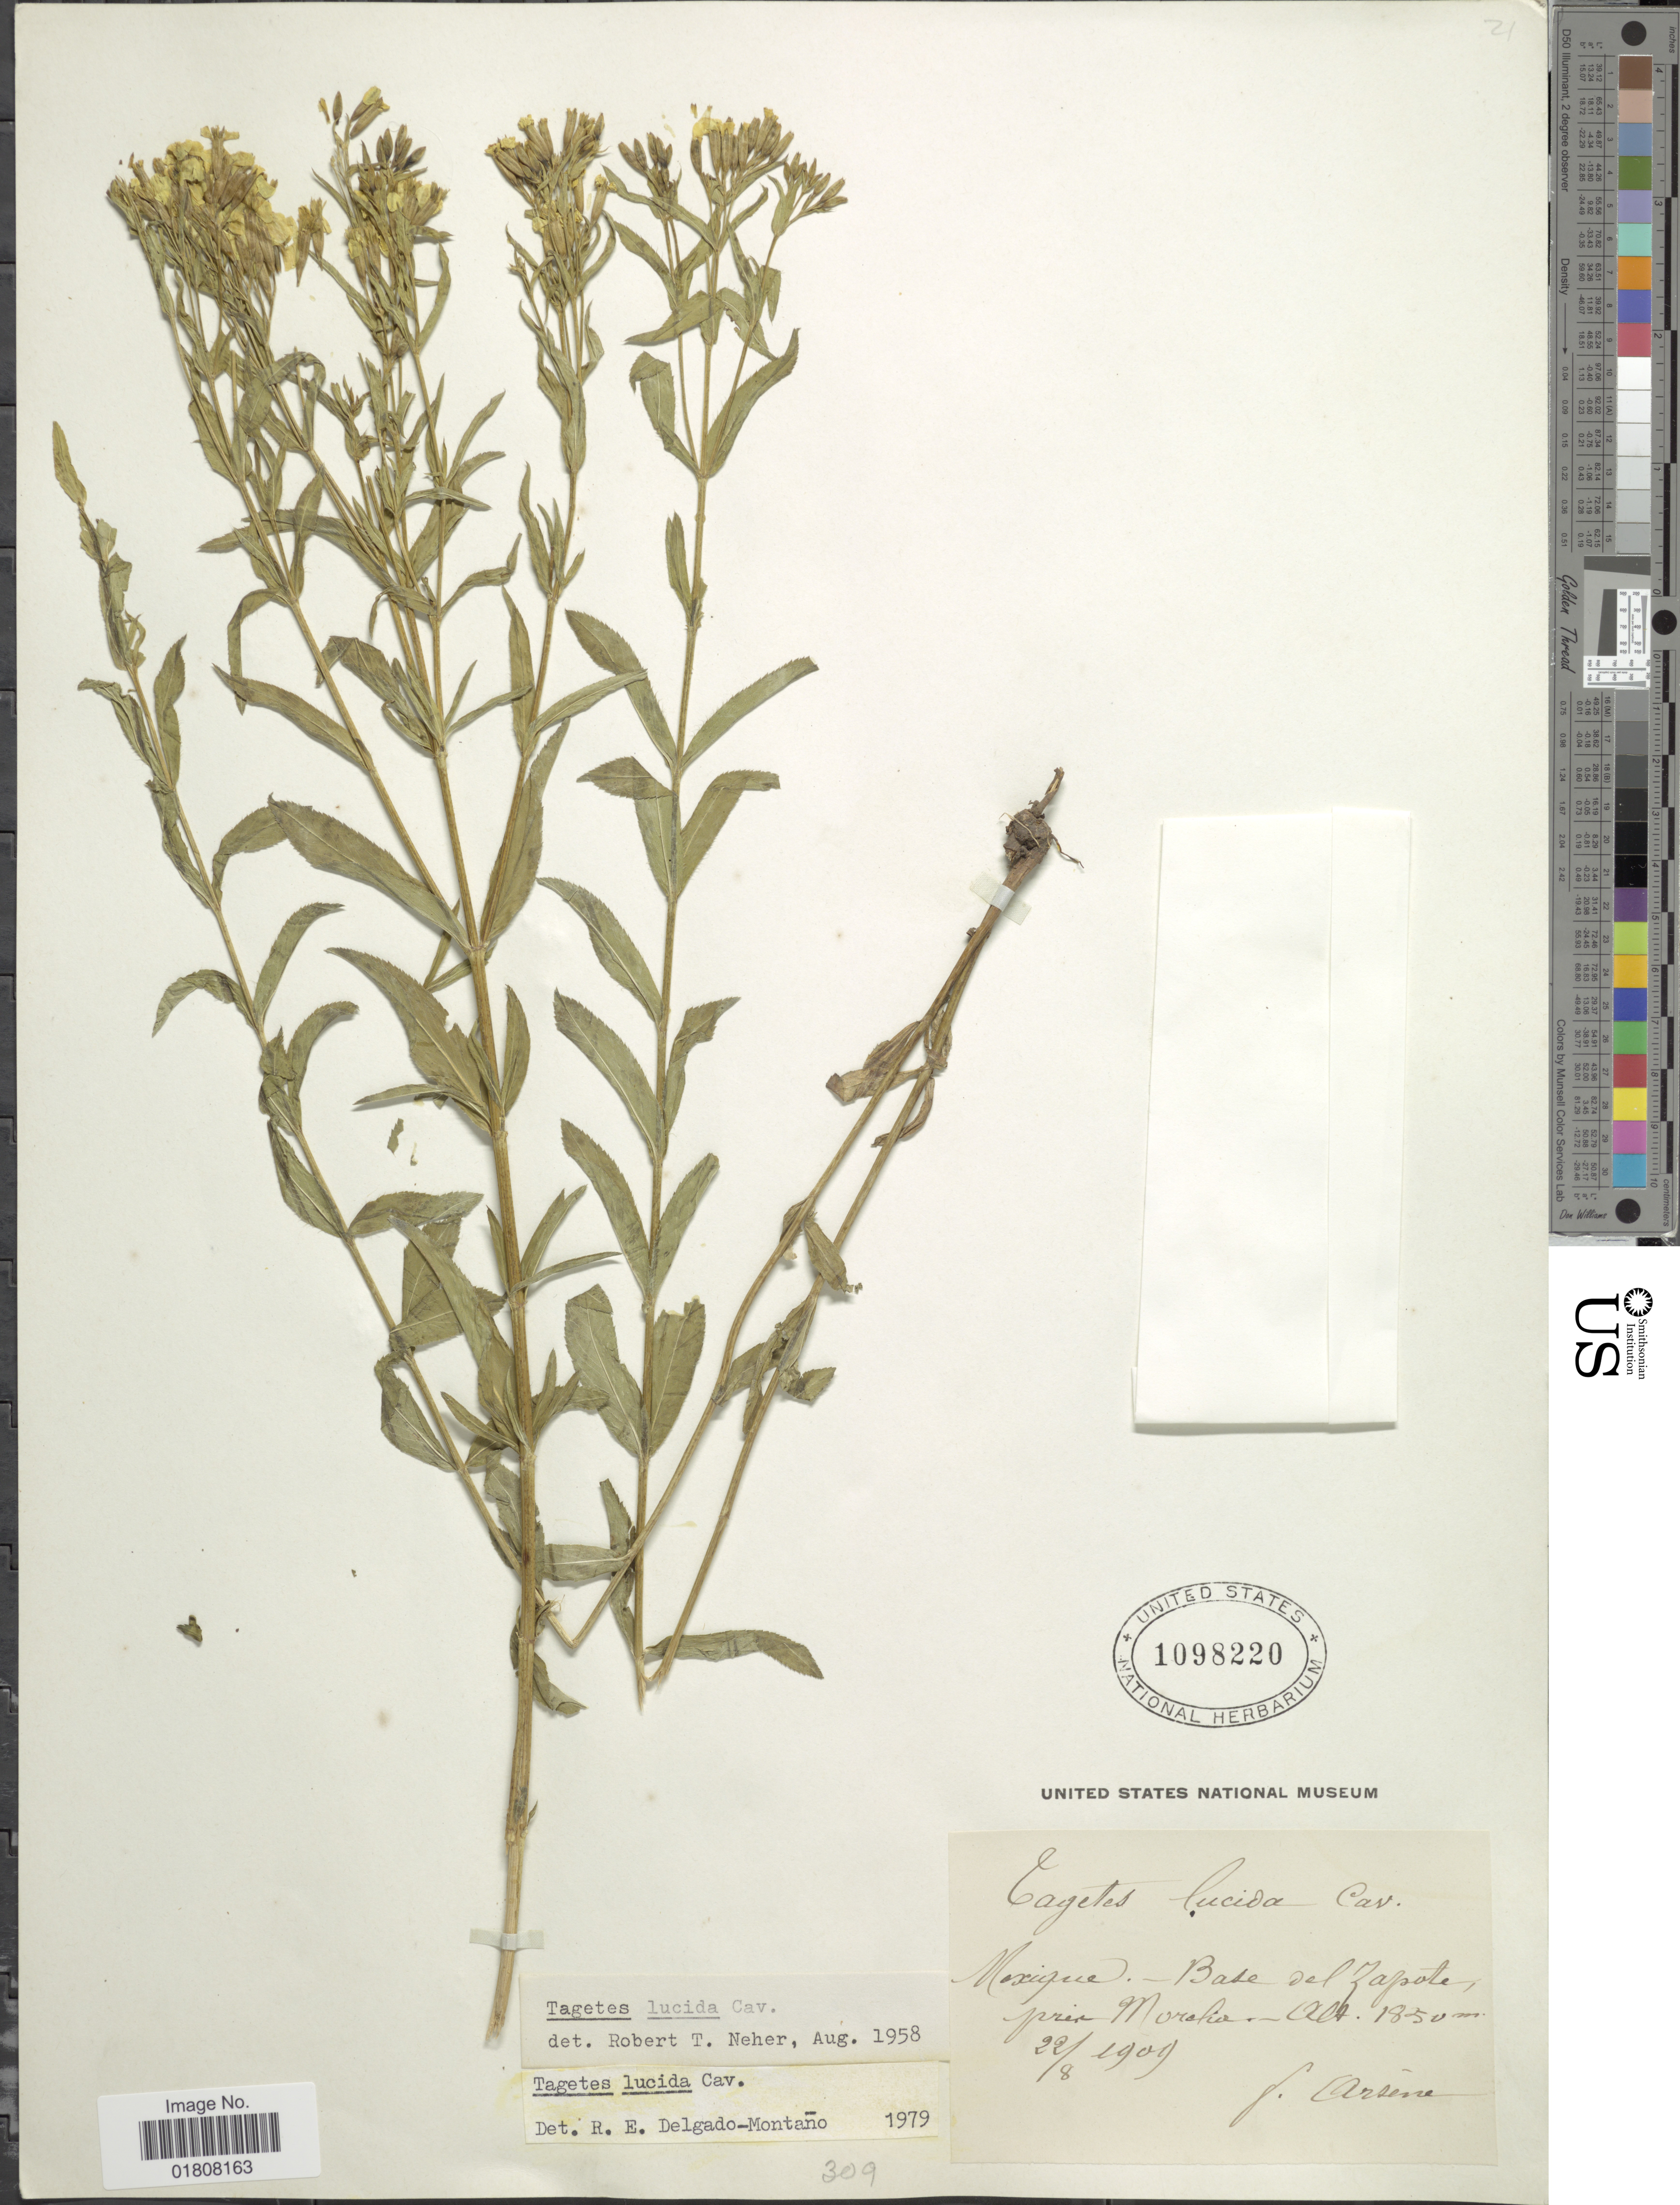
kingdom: Plantae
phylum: Tracheophyta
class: Magnoliopsida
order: Asterales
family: Asteraceae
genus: Tagetes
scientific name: Tagetes lucida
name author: Cav.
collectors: F. Arsène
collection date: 1909-08-22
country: Mexico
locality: Base del Zapote, pres Morelia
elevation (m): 1850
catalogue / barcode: US 1098220